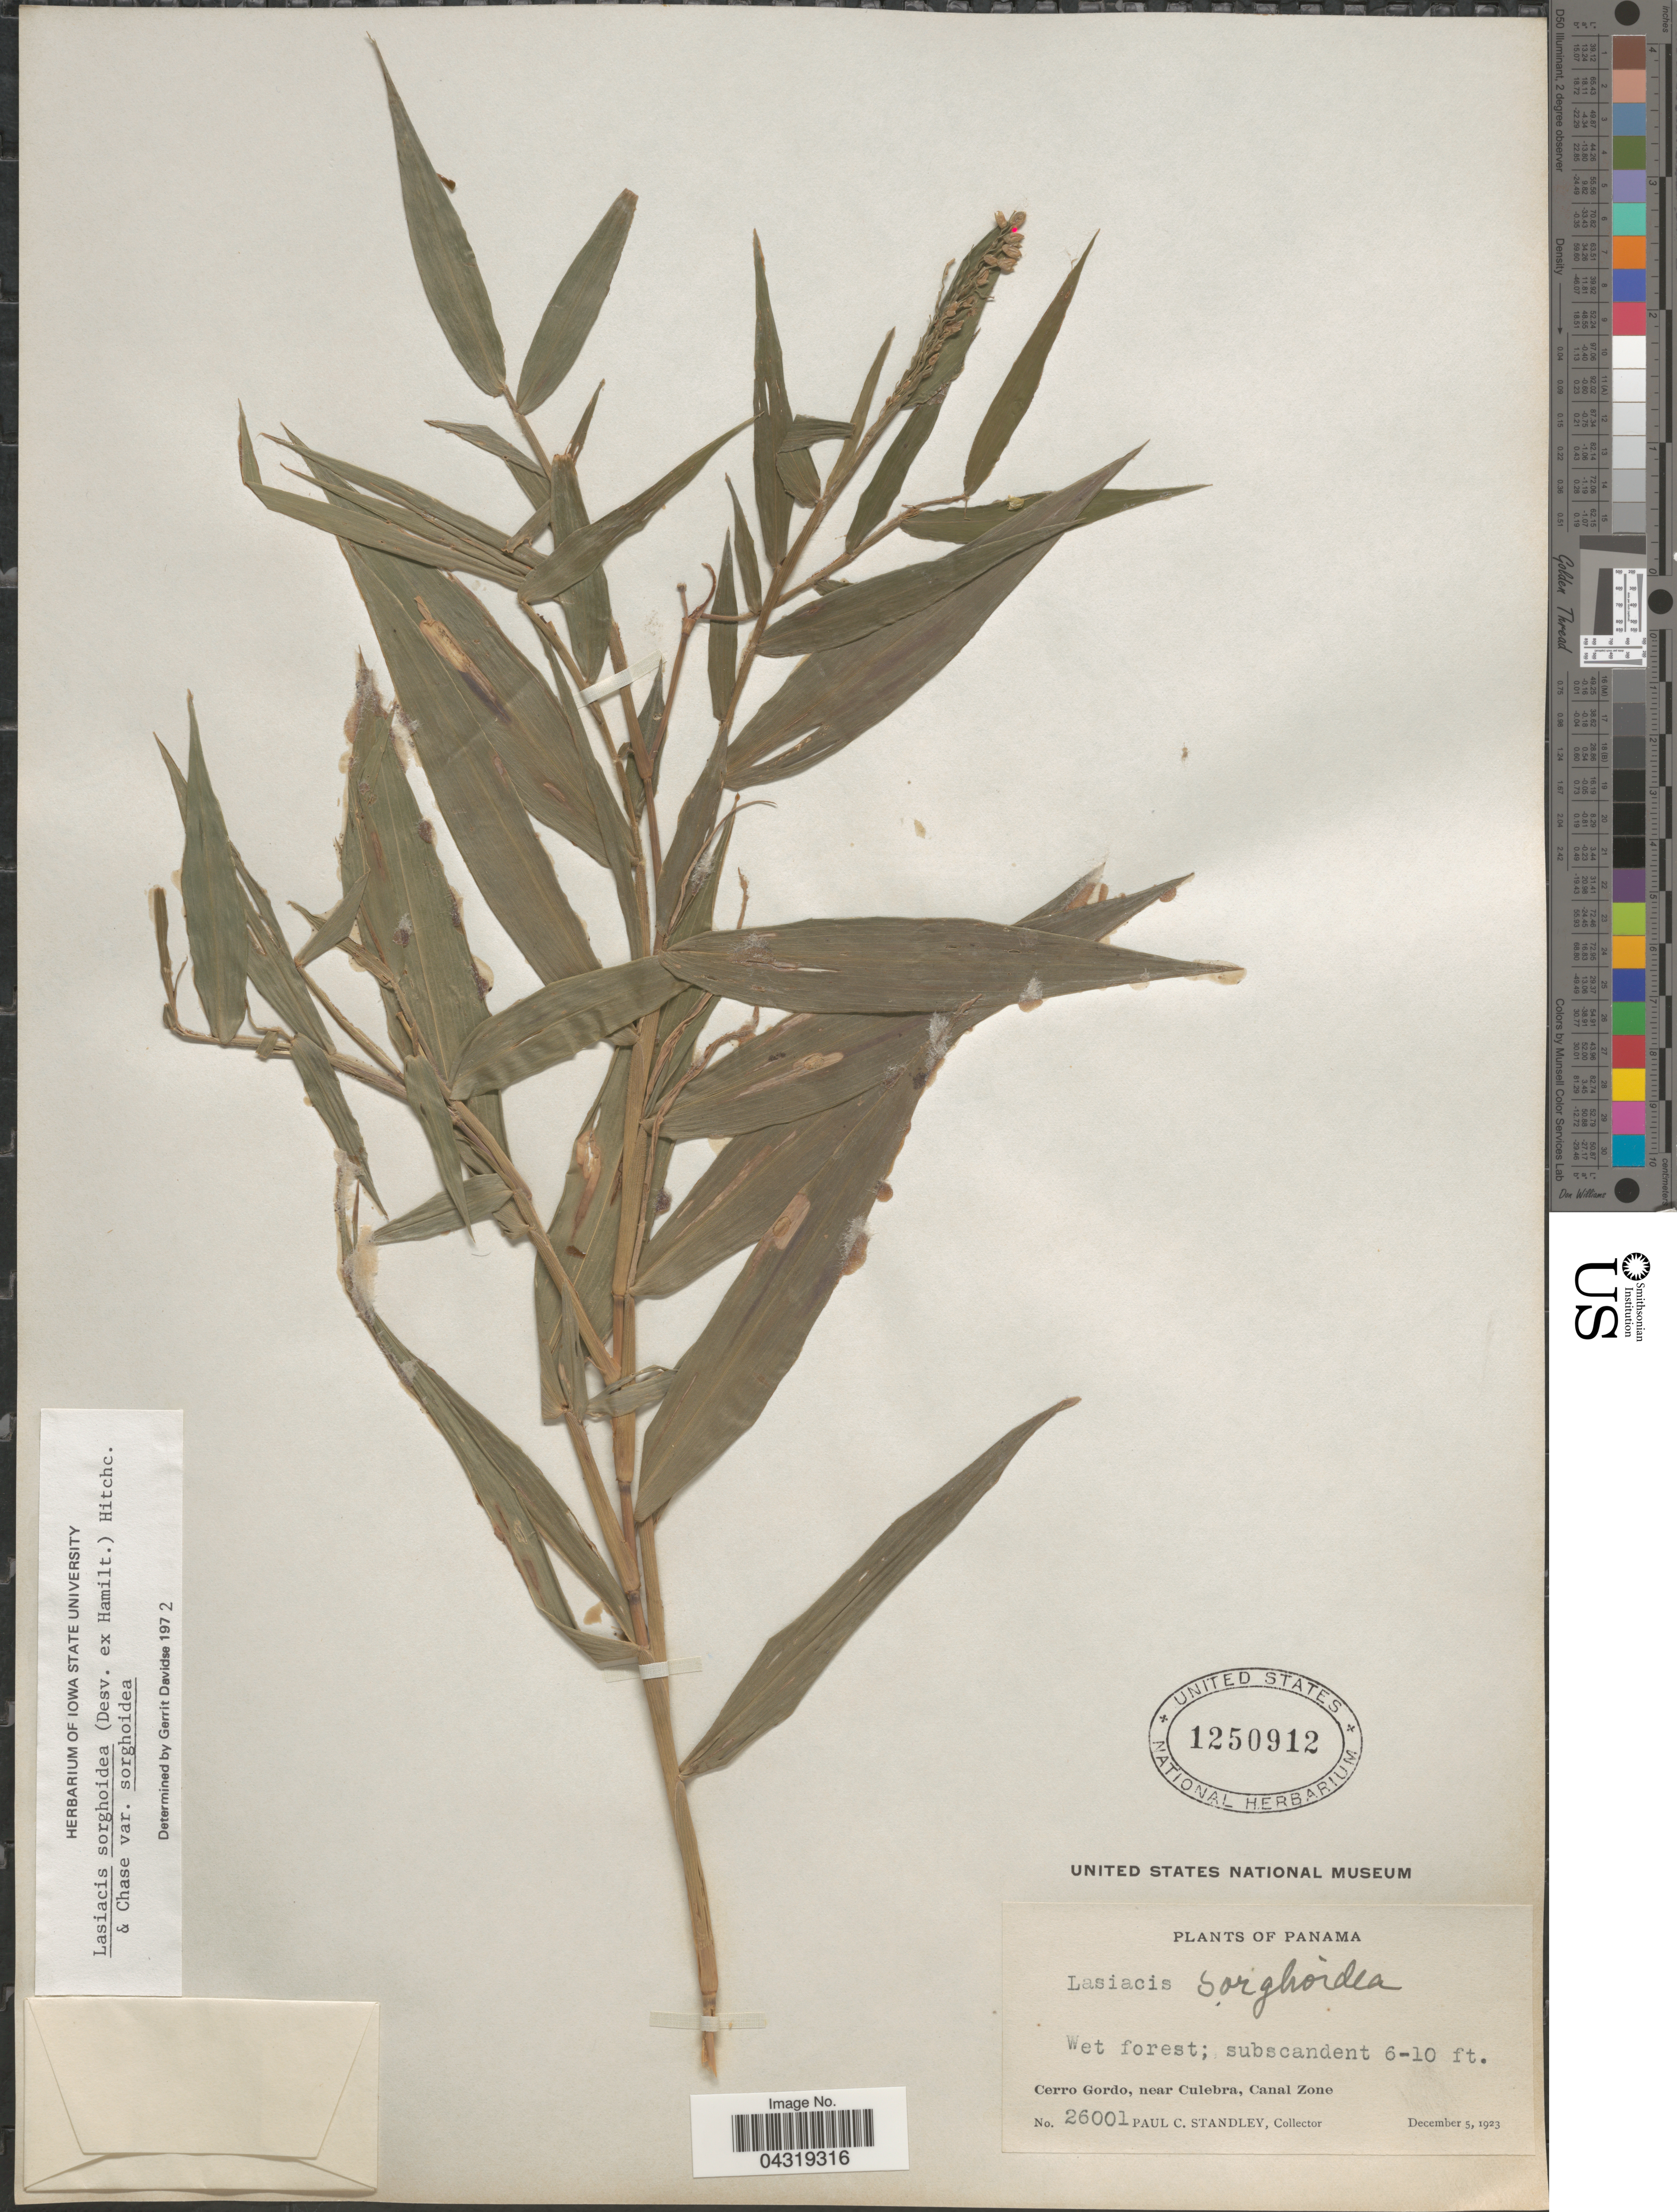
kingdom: Plantae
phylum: Tracheophyta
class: Liliopsida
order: Poales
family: Poaceae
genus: Lasiacis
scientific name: Lasiacis sorghoidea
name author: (Desv. ex Ham.) Hitchc. & Chase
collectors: P. C. Standley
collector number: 26001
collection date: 1923-12-05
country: Panama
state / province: Colón / Panamá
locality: Cerro Gordo, near Culebra, Canal Zone.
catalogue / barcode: US 1250912